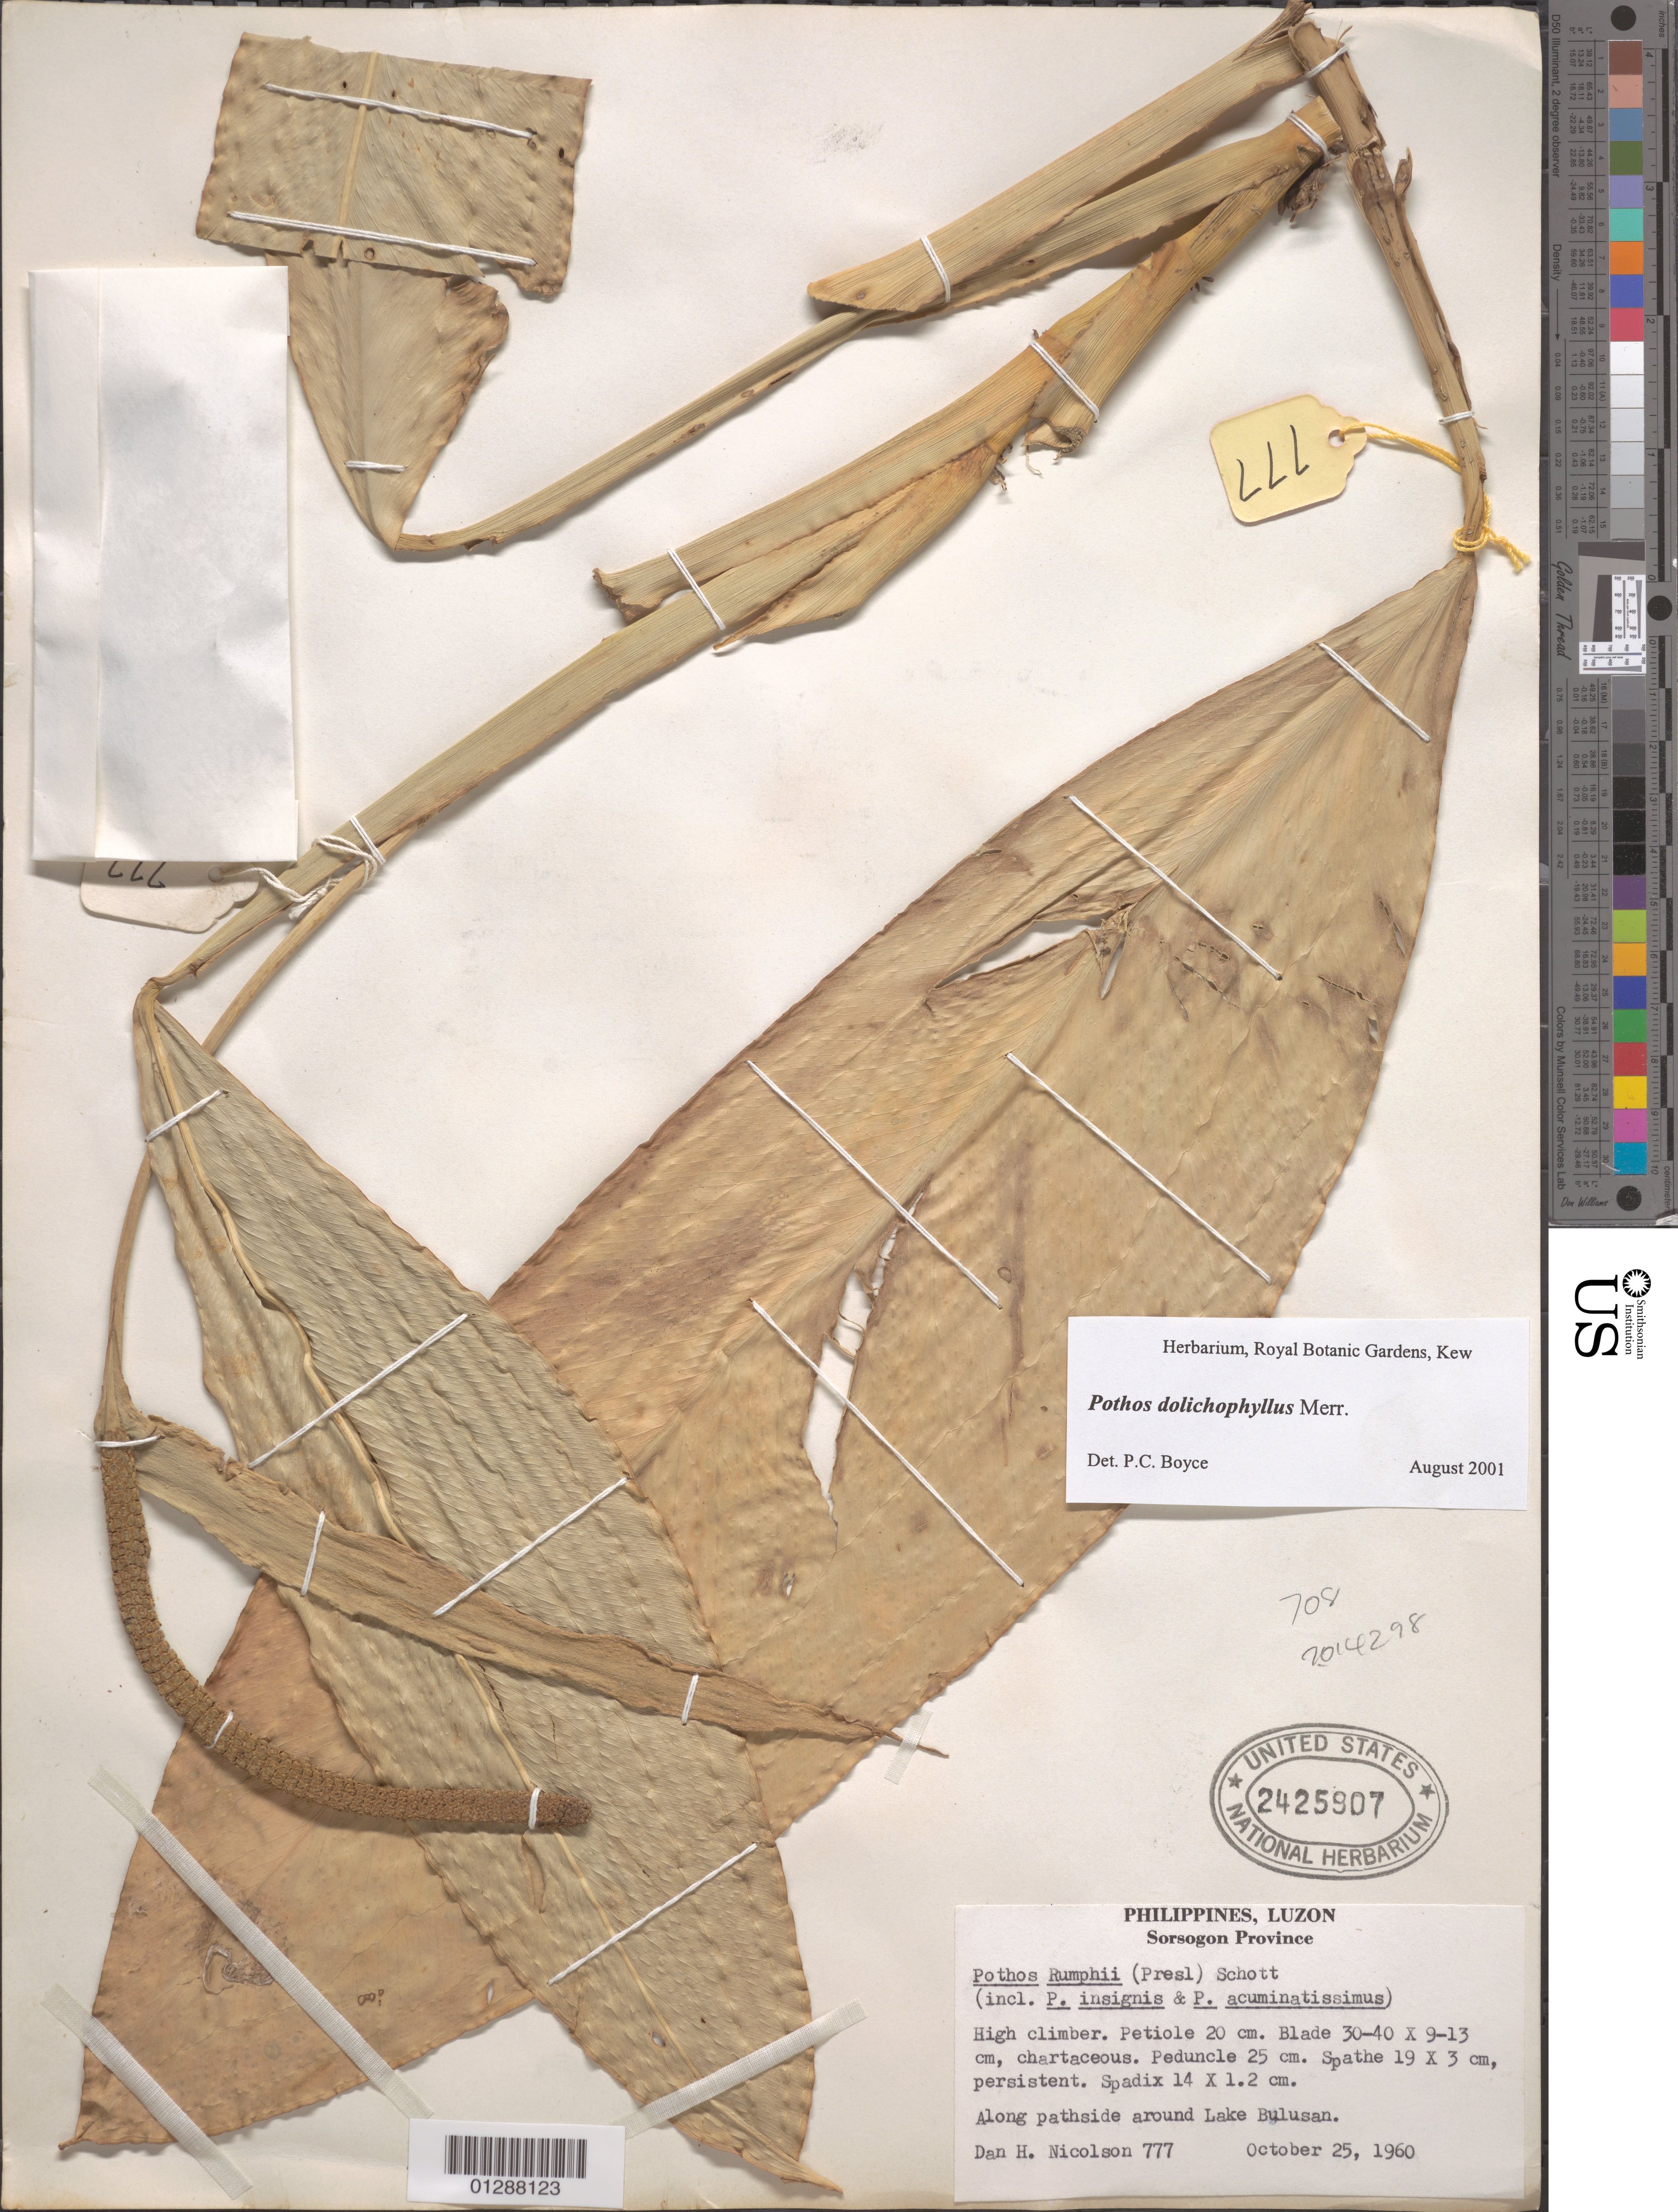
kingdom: Plantae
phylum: Tracheophyta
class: Liliopsida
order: Alismatales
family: Araceae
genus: Pothos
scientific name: Pothos dolichophyllus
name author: Merr.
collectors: D. H. Nicolson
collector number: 777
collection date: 1960-10-25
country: Philippines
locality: Luzon. Sorsogon Province. Along pathside around Lake Bulusan.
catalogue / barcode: US 2425907